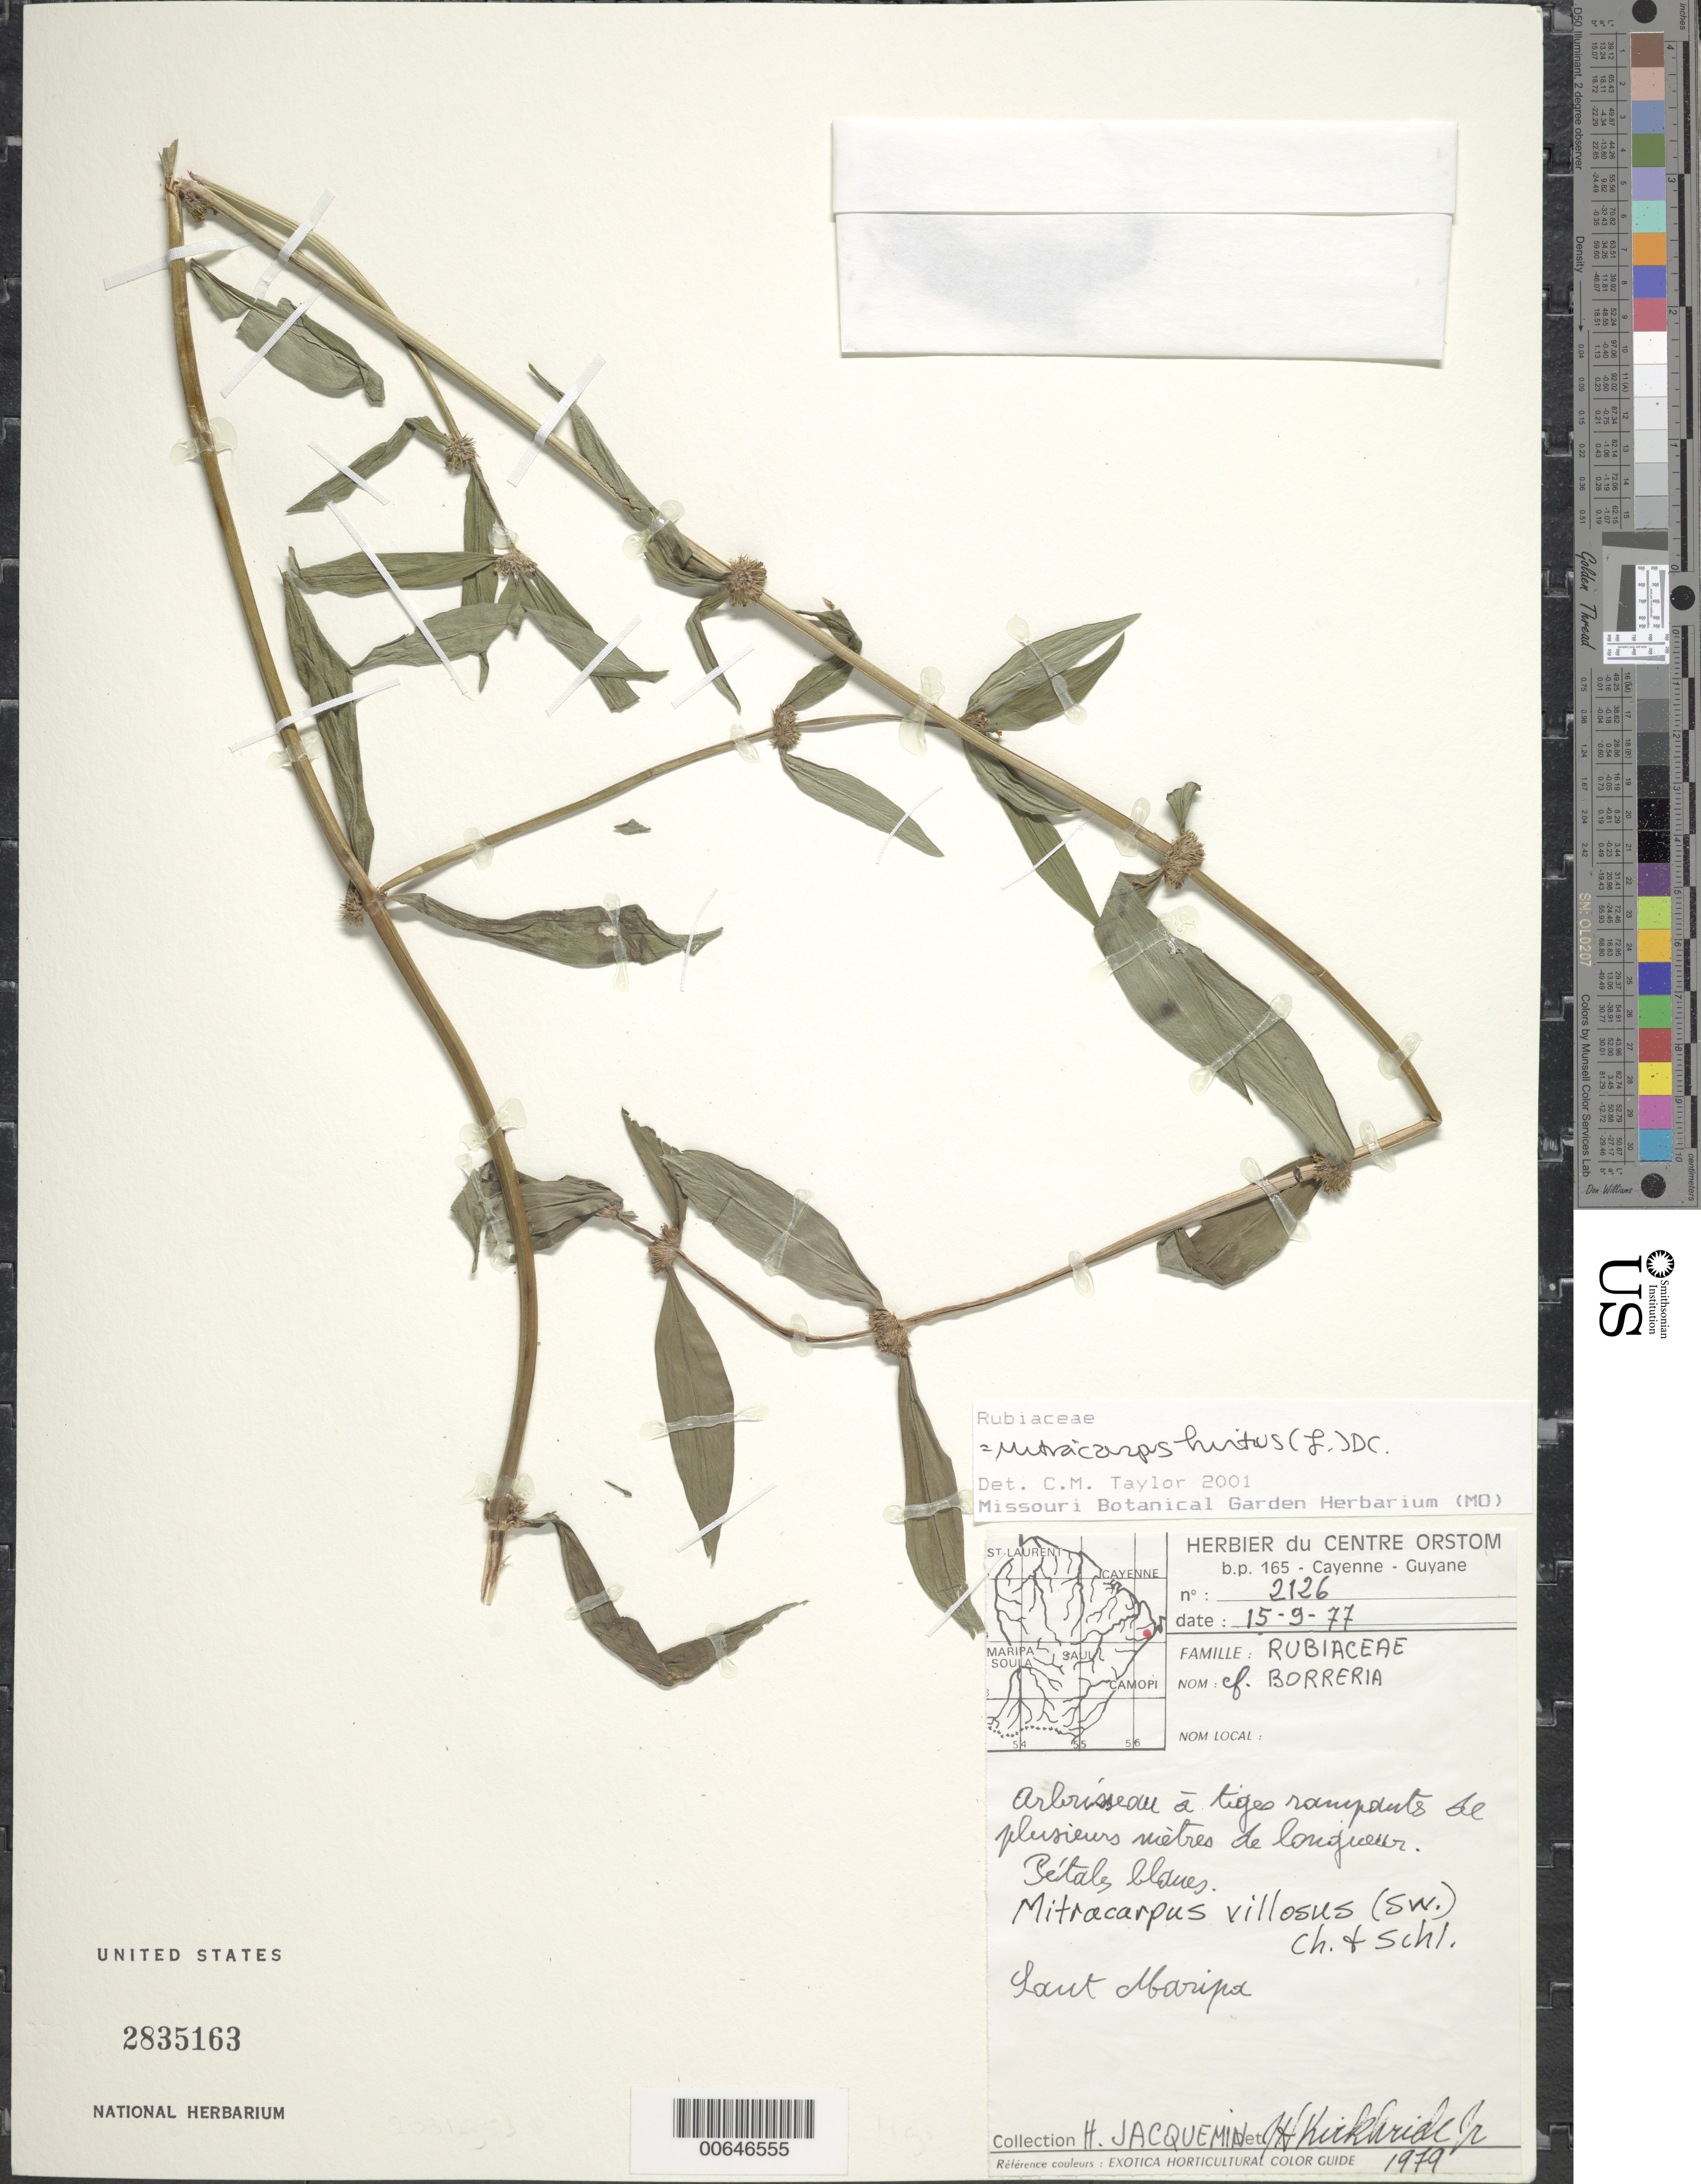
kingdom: Plantae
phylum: Tracheophyta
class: Magnoliopsida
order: Gentianales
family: Rubiaceae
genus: Mitracarpus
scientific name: Mitracarpus hirtus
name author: (L.) DC.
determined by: Taylor, Charlotte M.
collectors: H. Jacquemin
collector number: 2126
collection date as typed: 15-Sep-77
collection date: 1977-09-15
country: French Guiana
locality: Saut Maripa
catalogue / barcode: US 2835163